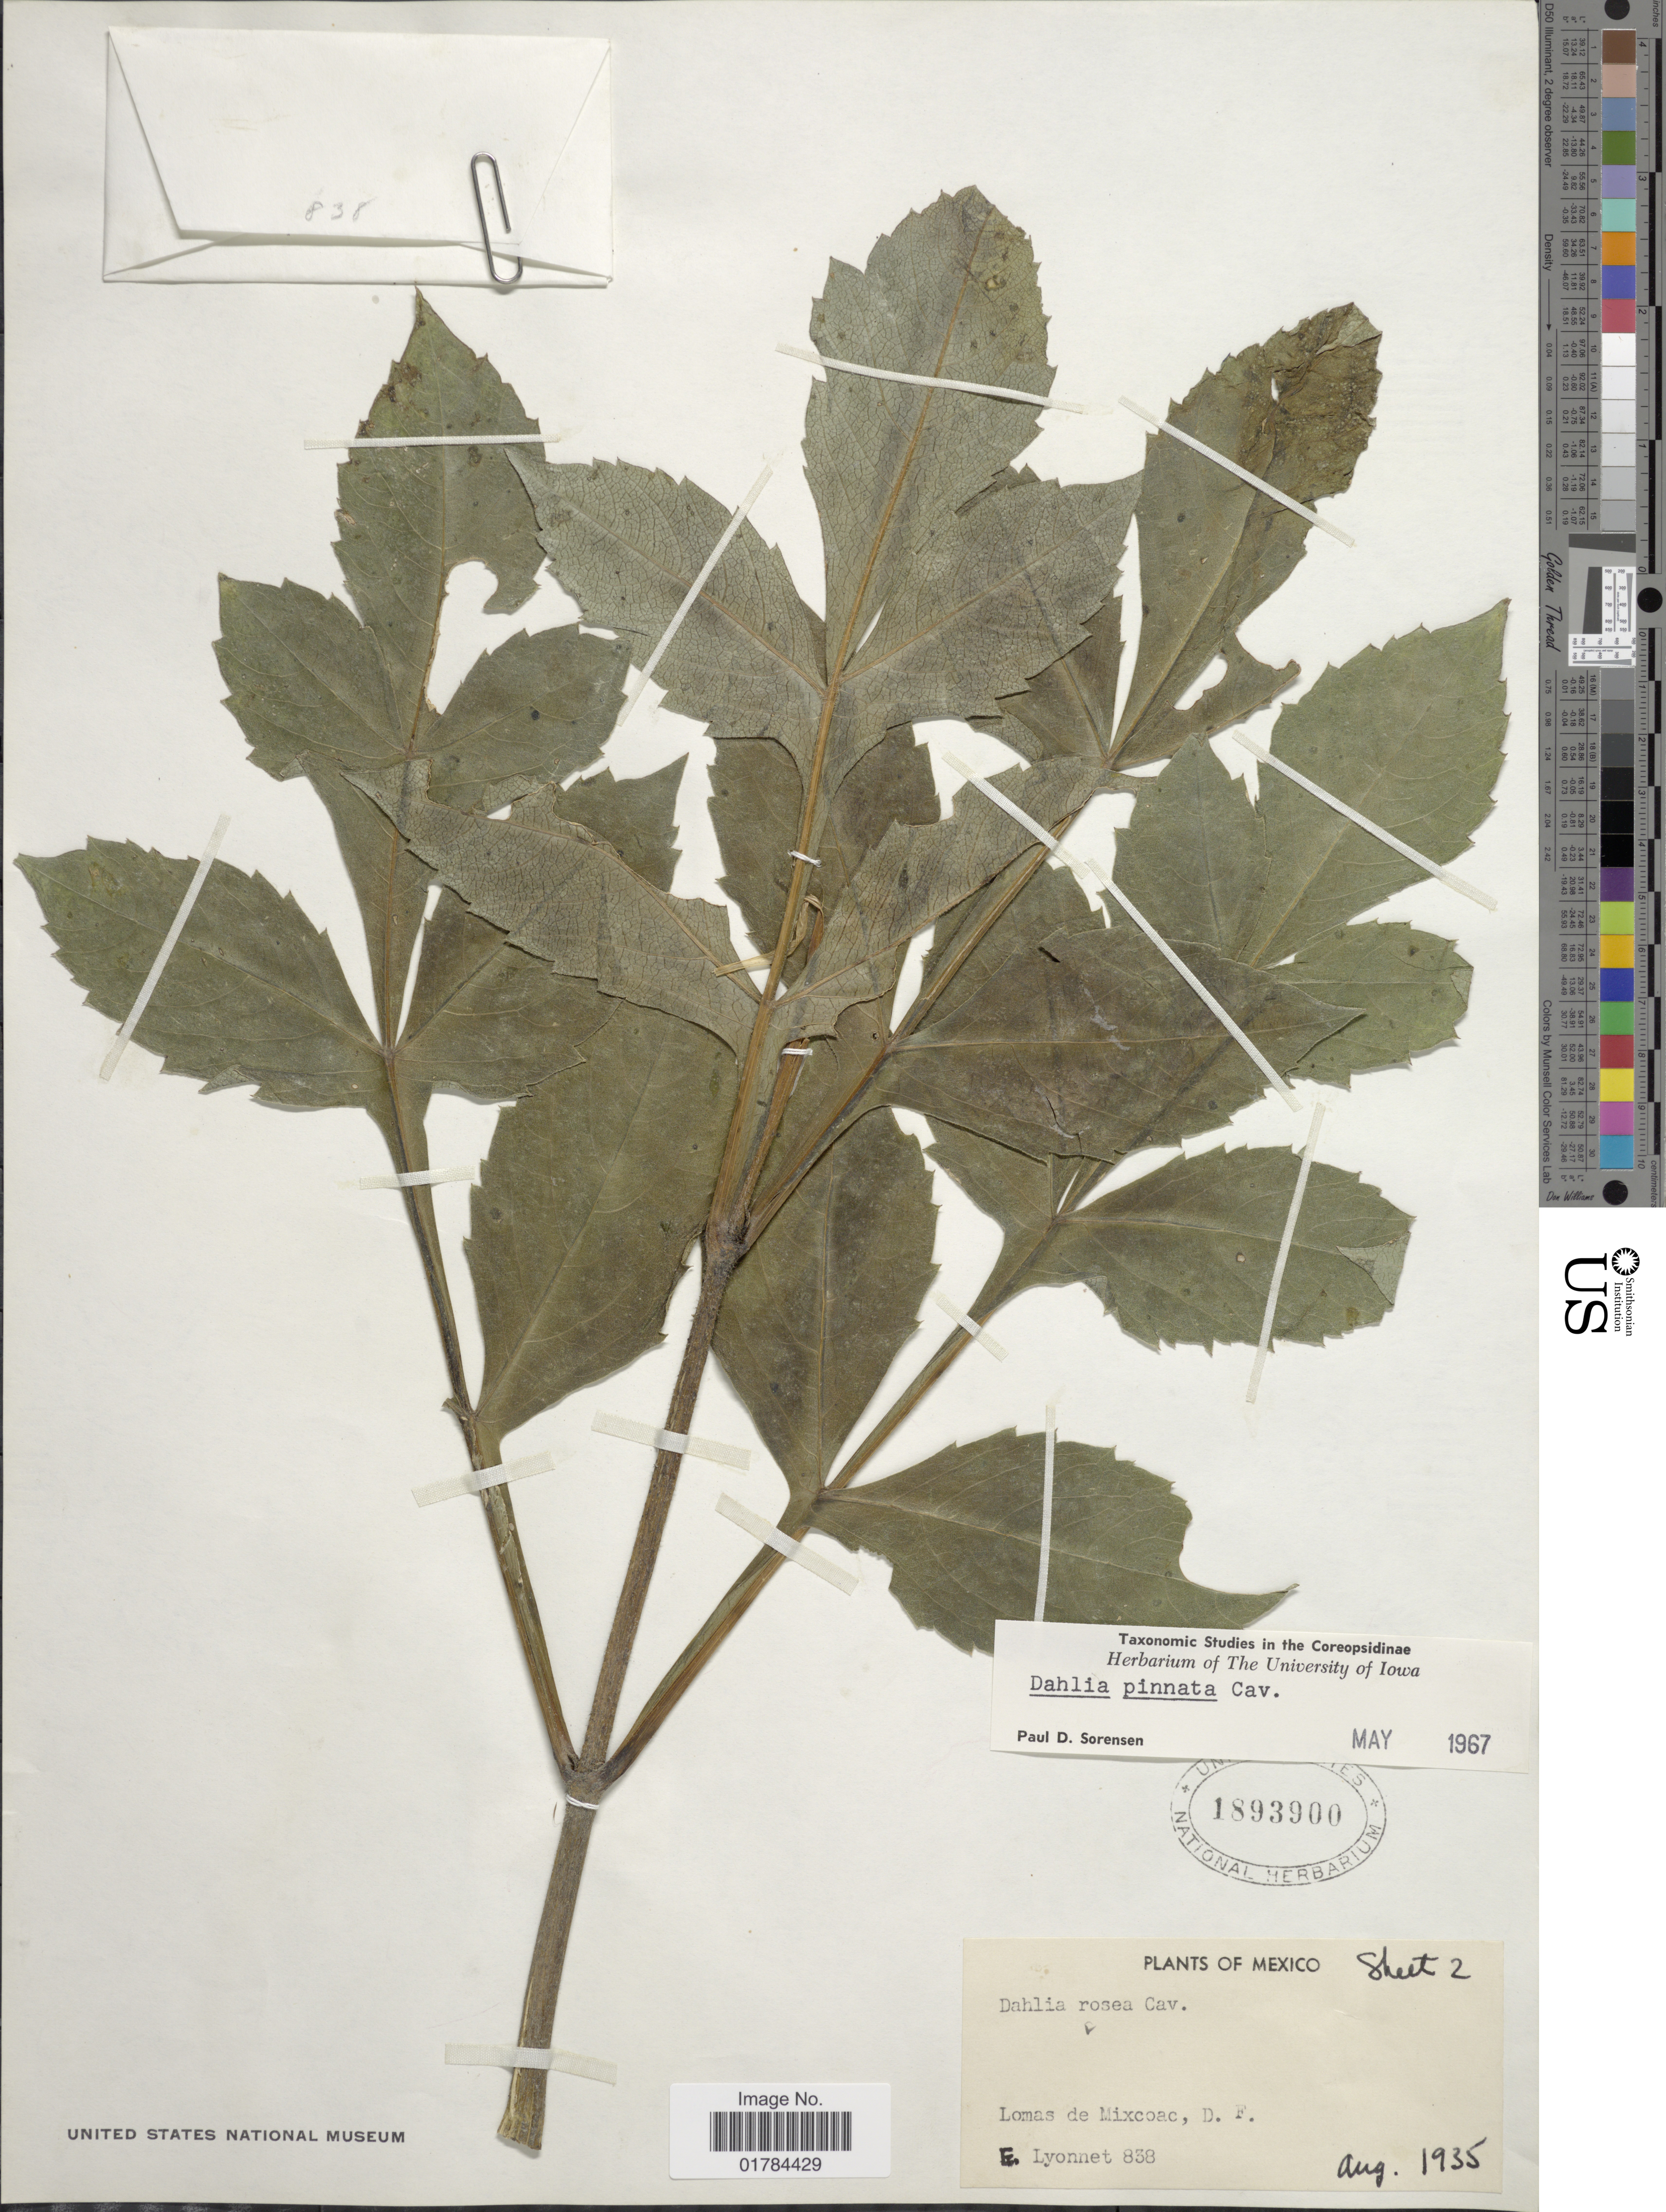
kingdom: Plantae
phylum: Tracheophyta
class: Magnoliopsida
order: Asterales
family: Asteraceae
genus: Dahlia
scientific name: Dahlia pinnata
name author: Cav.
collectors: E. Lyonnet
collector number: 838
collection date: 1935-08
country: Mexico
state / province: Distrito Federal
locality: Lomas de Mixcoac. D.F.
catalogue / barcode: US 1893900